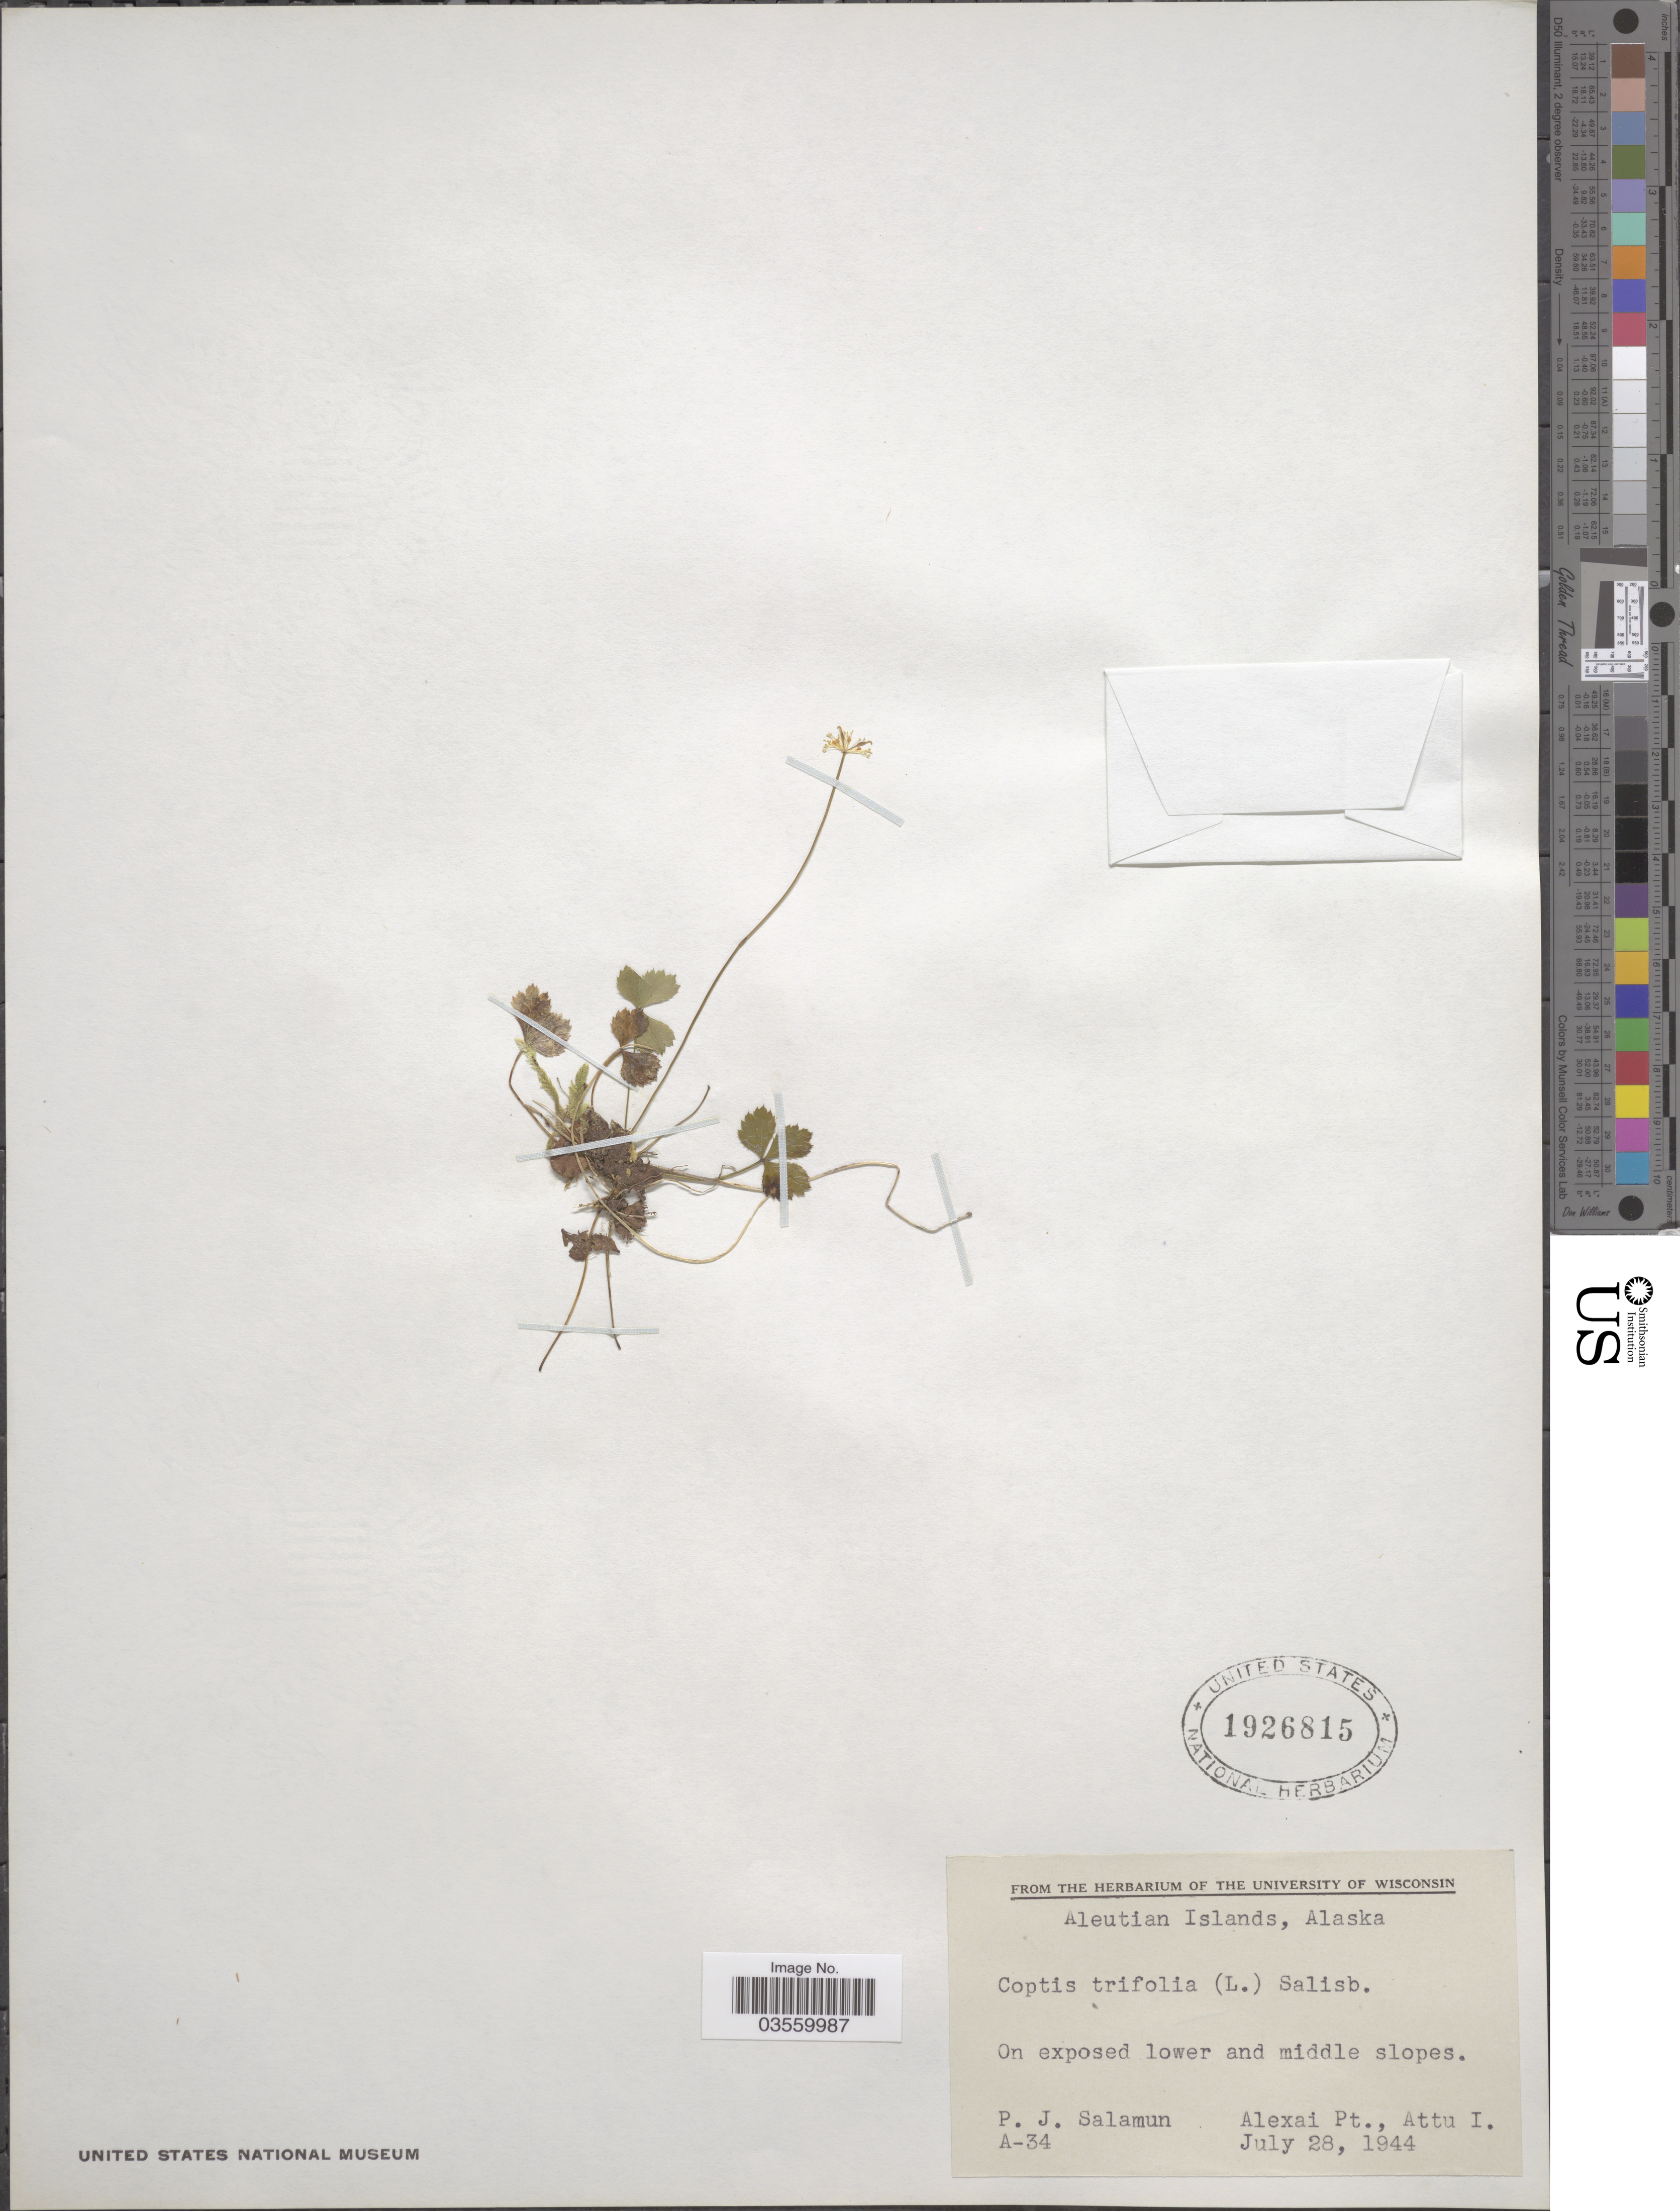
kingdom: Plantae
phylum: Tracheophyta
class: Magnoliopsida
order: Ranunculales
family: Ranunculaceae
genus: Coptis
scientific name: Coptis trifolia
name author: (L.) Salisb.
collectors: P. Salamun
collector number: A-34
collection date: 1944-07-28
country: United States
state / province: Alaska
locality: Aleutian Islands. Alexai Pt., Attu I.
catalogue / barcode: US 1926815